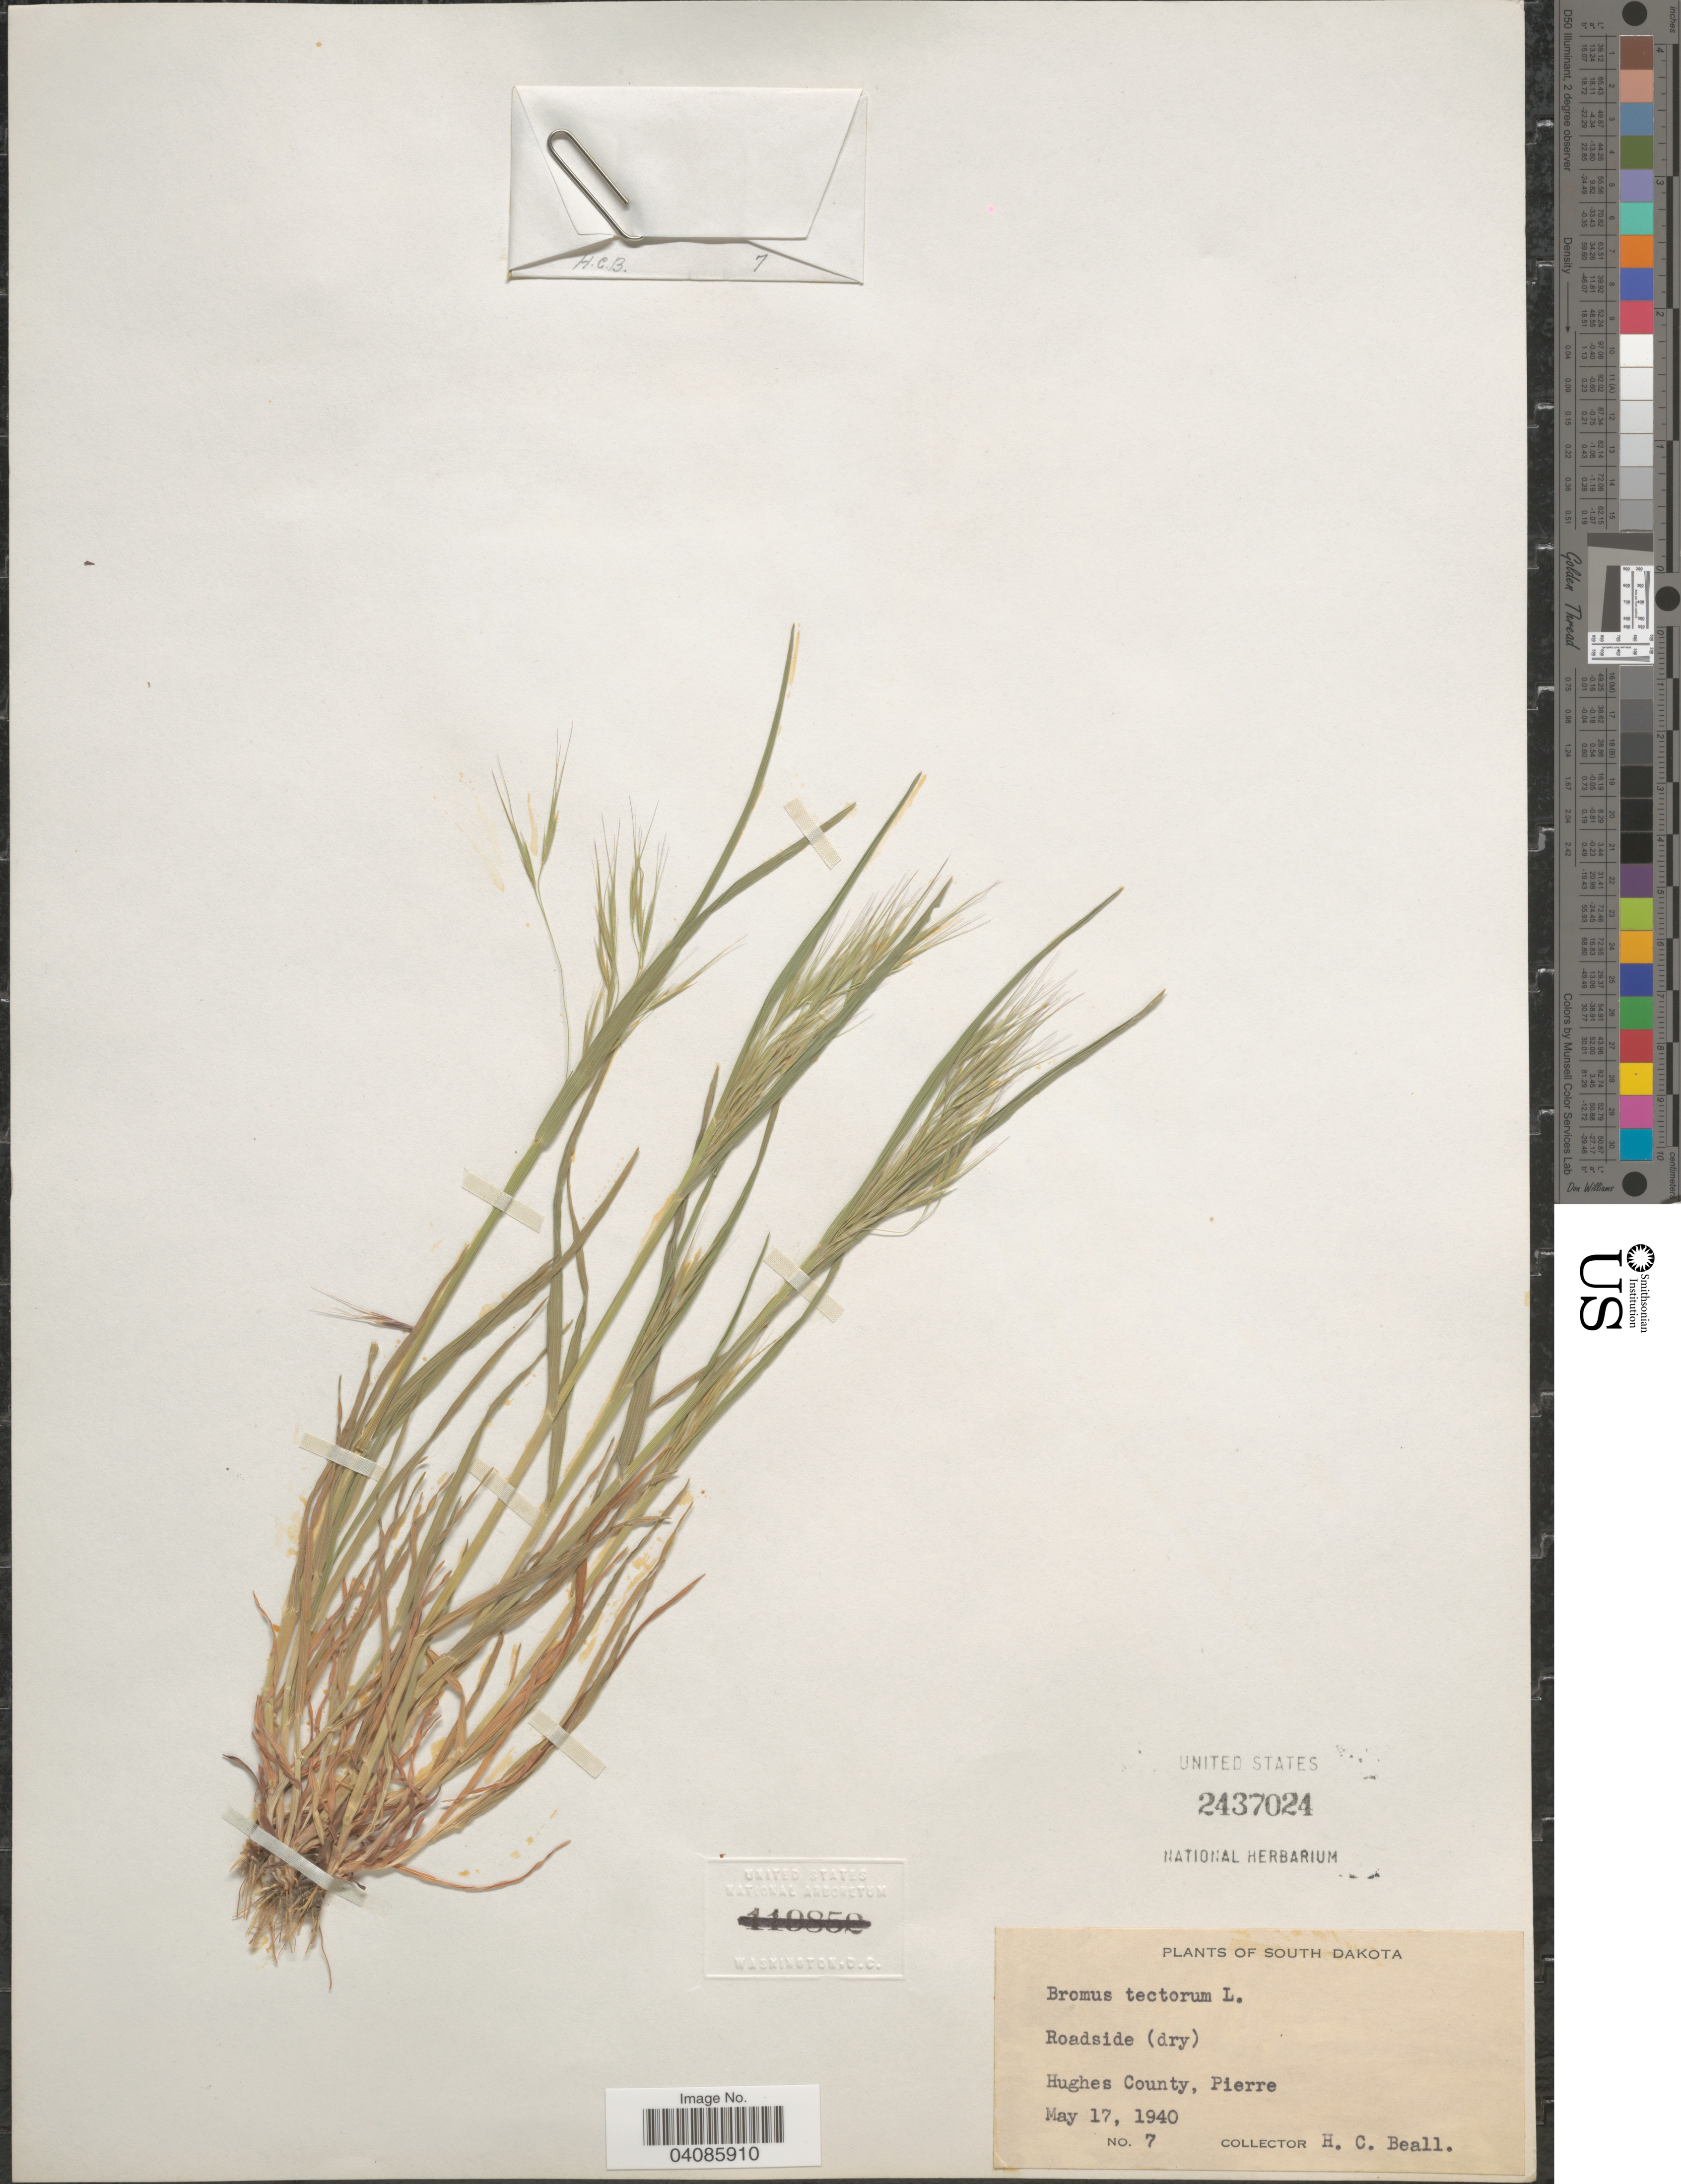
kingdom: Plantae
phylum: Tracheophyta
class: Liliopsida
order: Poales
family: Poaceae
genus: Bromus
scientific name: Bromus tectorum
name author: L.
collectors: H. Beall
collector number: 7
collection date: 1940-05-17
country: United States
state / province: South Dakota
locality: Hughes County, Pierre.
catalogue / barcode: US 2437024